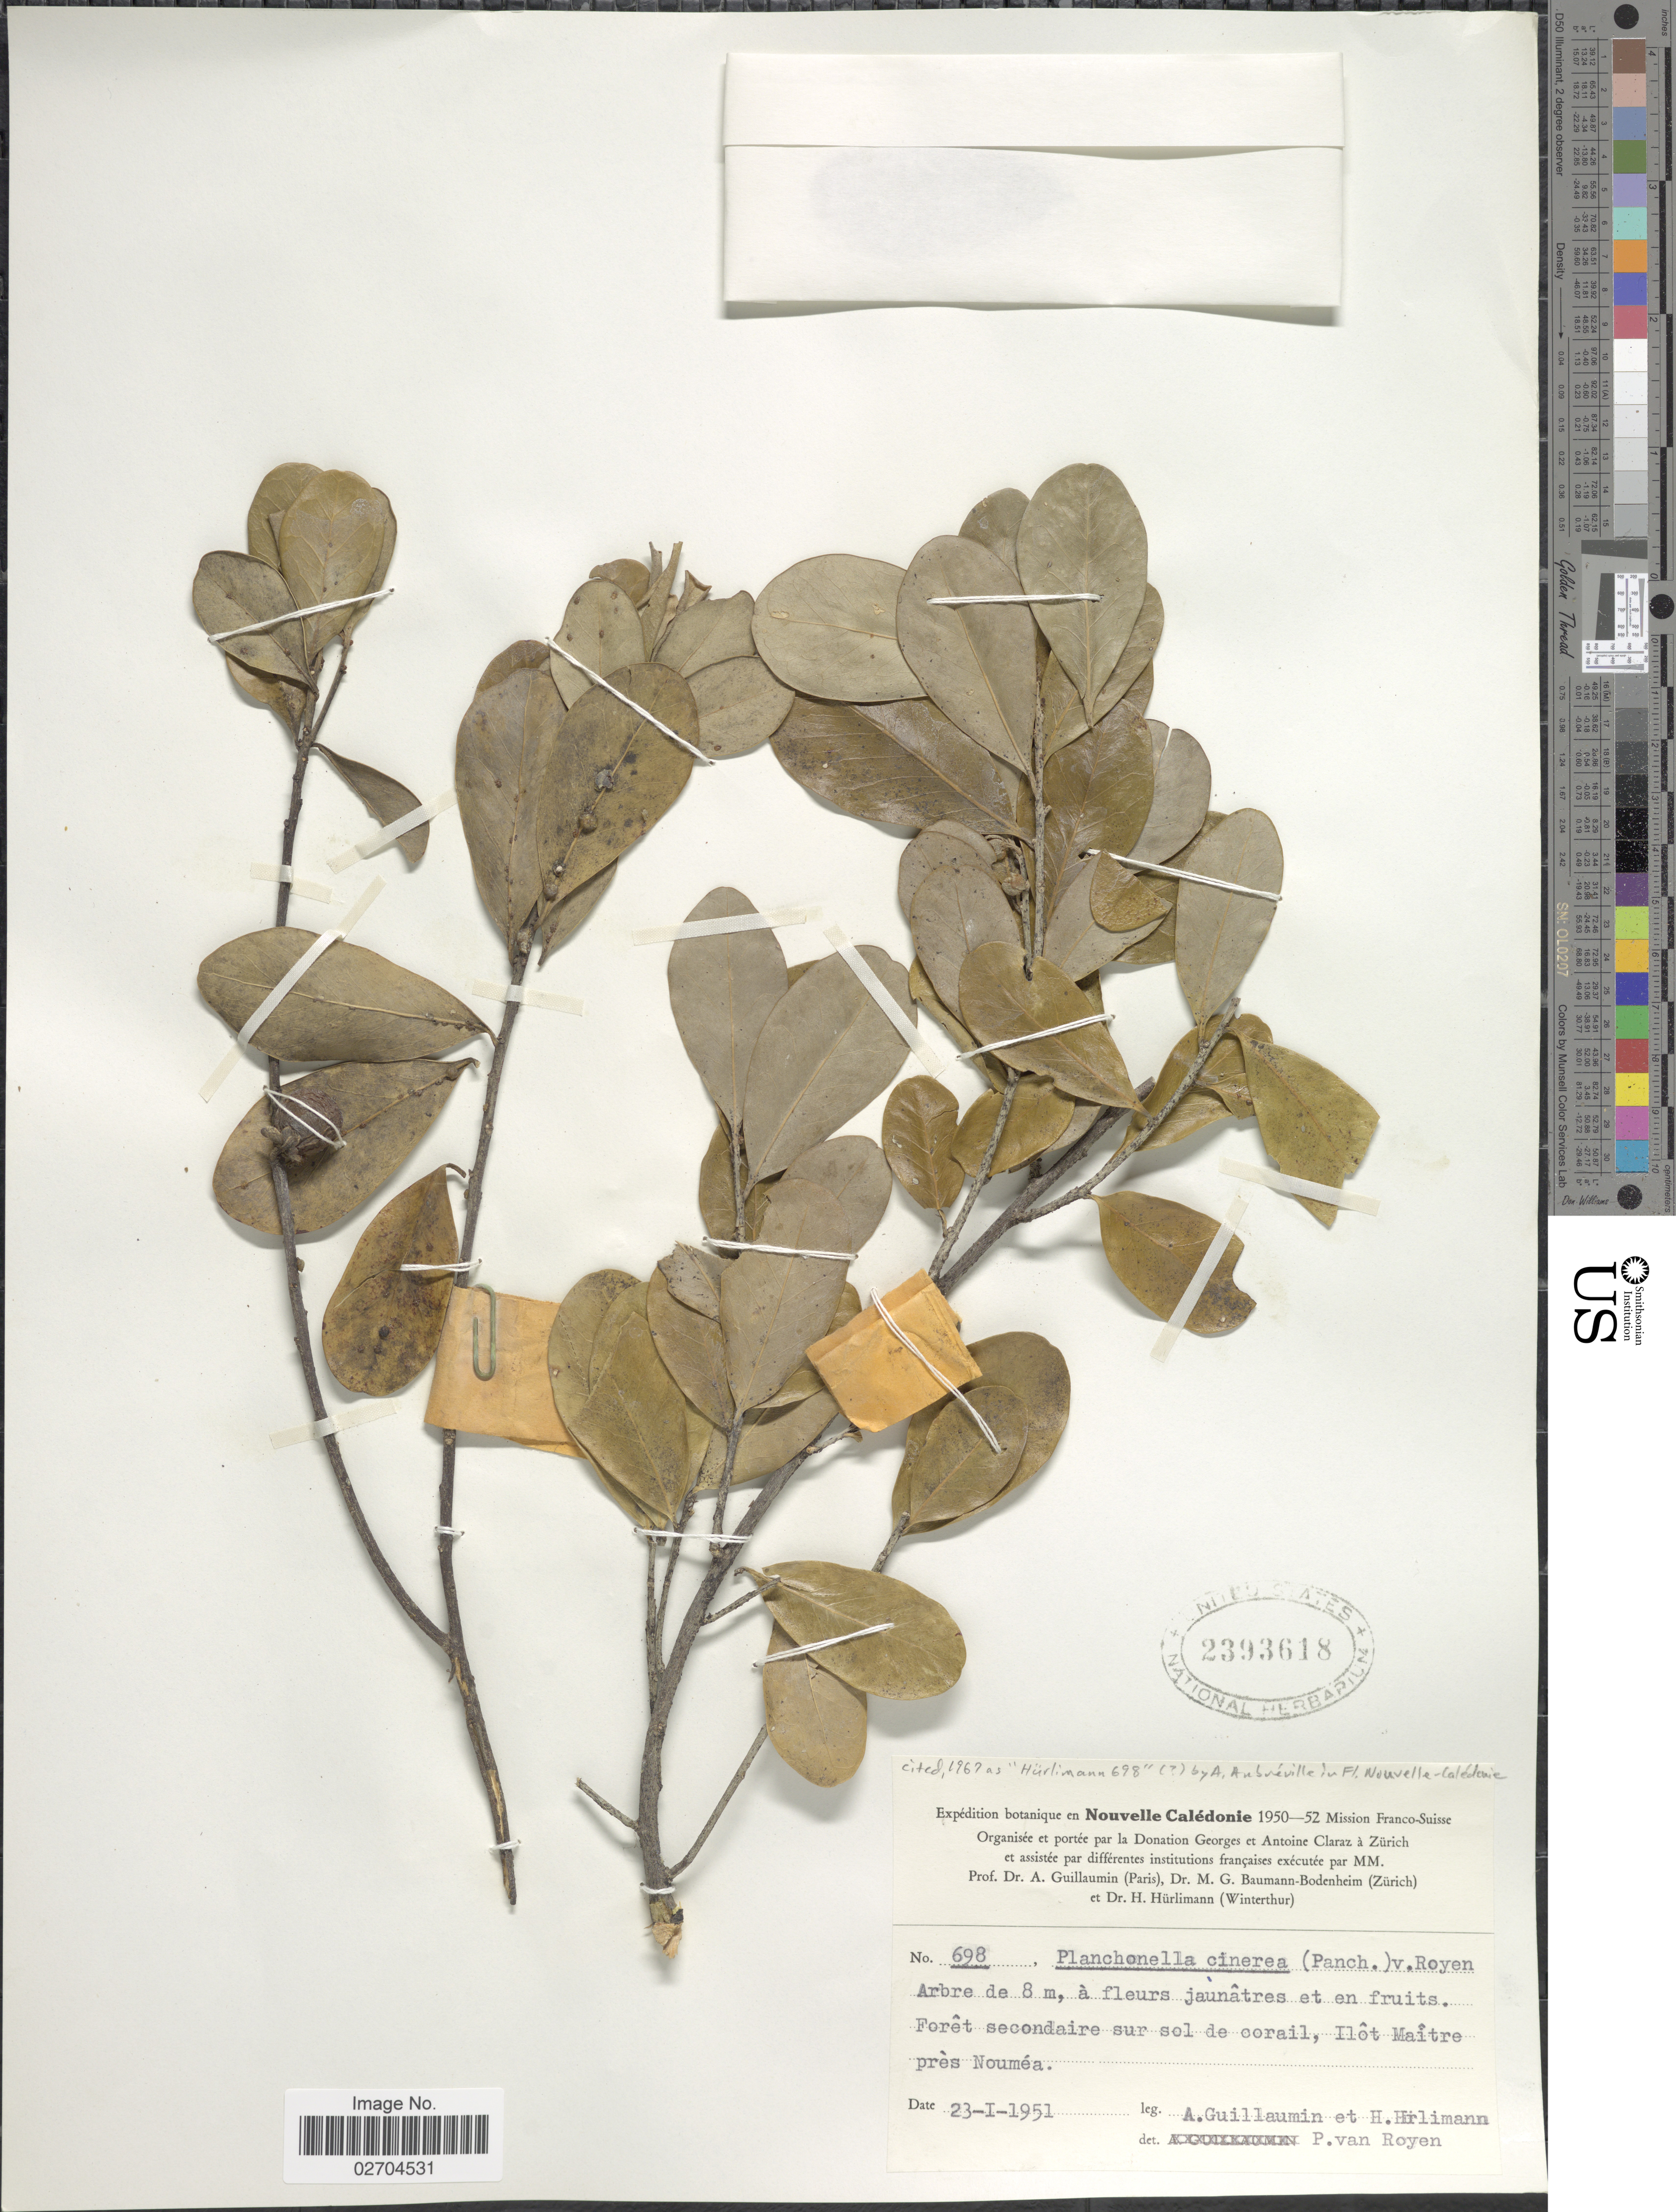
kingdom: Plantae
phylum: Tracheophyta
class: Magnoliopsida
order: Ericales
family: Sapotaceae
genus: Planchonella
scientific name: Planchonella cinerea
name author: (Pancher ex Baill.) P. Royen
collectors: A. Guillaumin & H. Hürlimann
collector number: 698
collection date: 1951-01-23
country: New Caledonia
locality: Foret secondaire sur sol de corail, Ilot Maitre pres Noumea.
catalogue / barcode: US 2393618